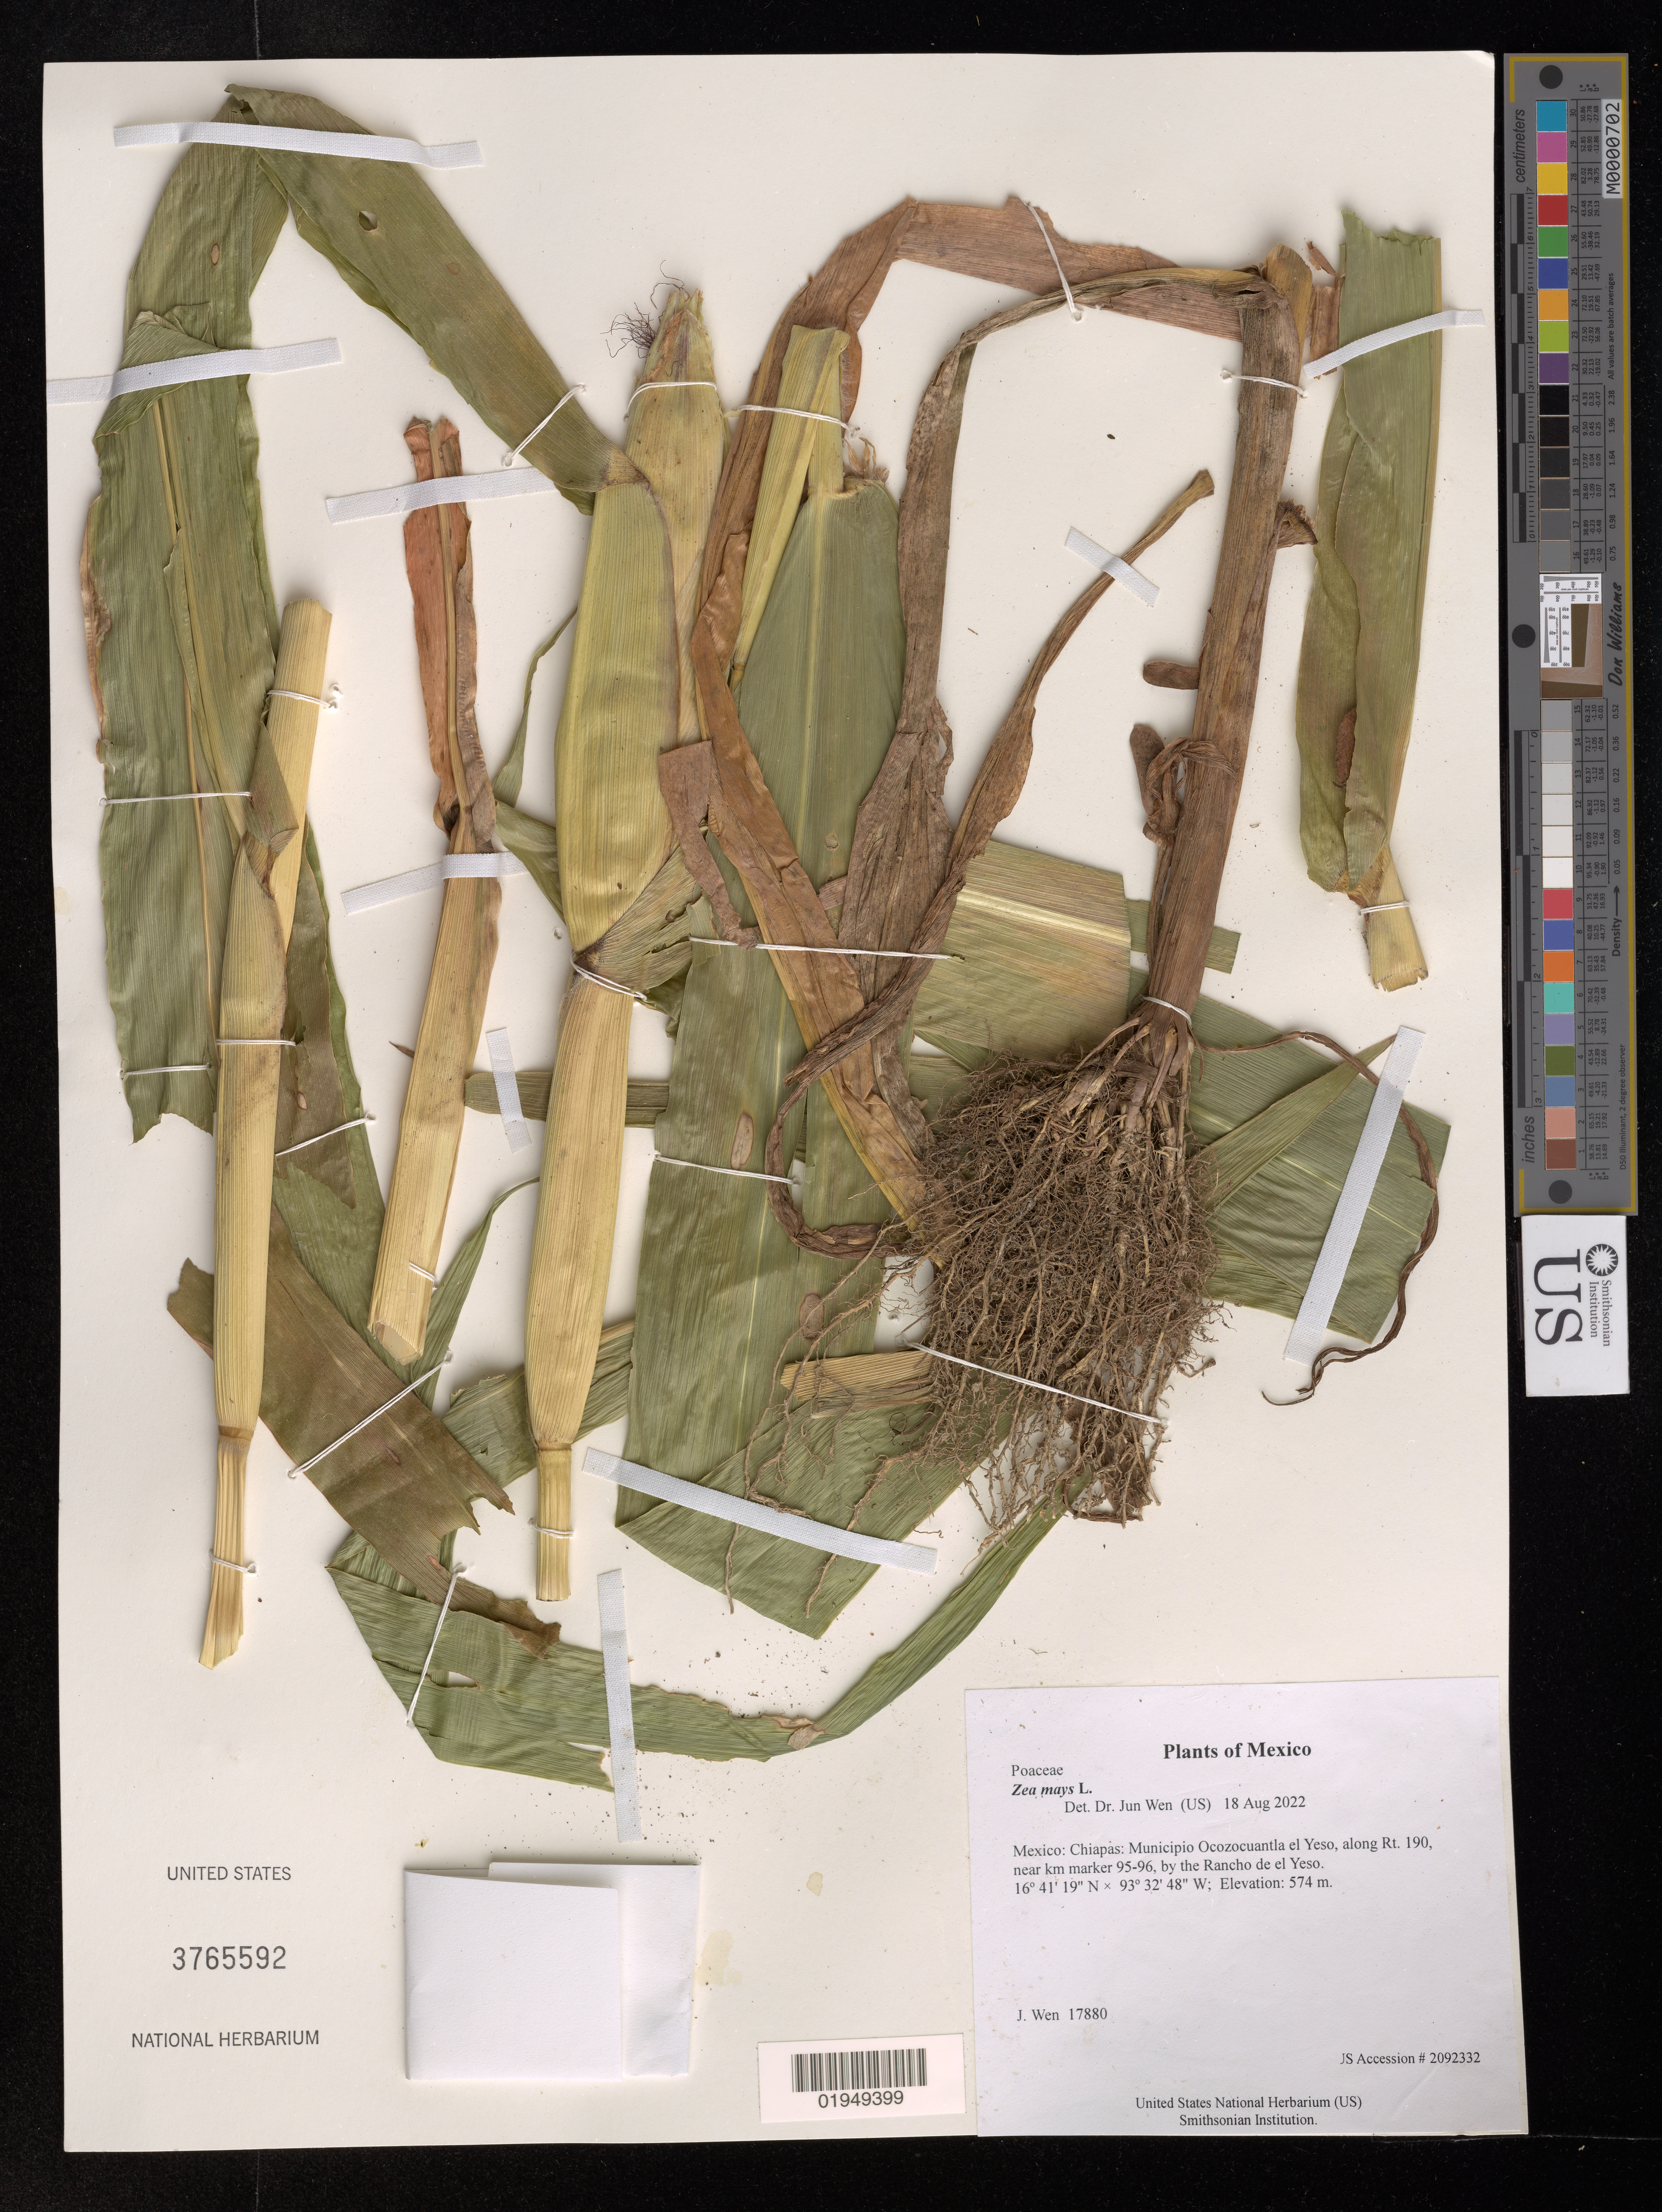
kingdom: Plantae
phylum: Tracheophyta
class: Liliopsida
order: Poales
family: Poaceae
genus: Zea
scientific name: Zea mays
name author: L.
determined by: Wen, Jun, (BOT), Smithsonian Institution - National Museum of Natural History (UNITED STATES)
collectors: J. Wen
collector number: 17880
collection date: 2022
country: Mexico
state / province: Chiapas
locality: Municipio Ocozocuantla el Yeso, along Rt. 190, near km marker 95-96, by the Rancho de el Yeso.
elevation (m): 574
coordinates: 16 4119 N, 93 3248 W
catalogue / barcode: US 3765592